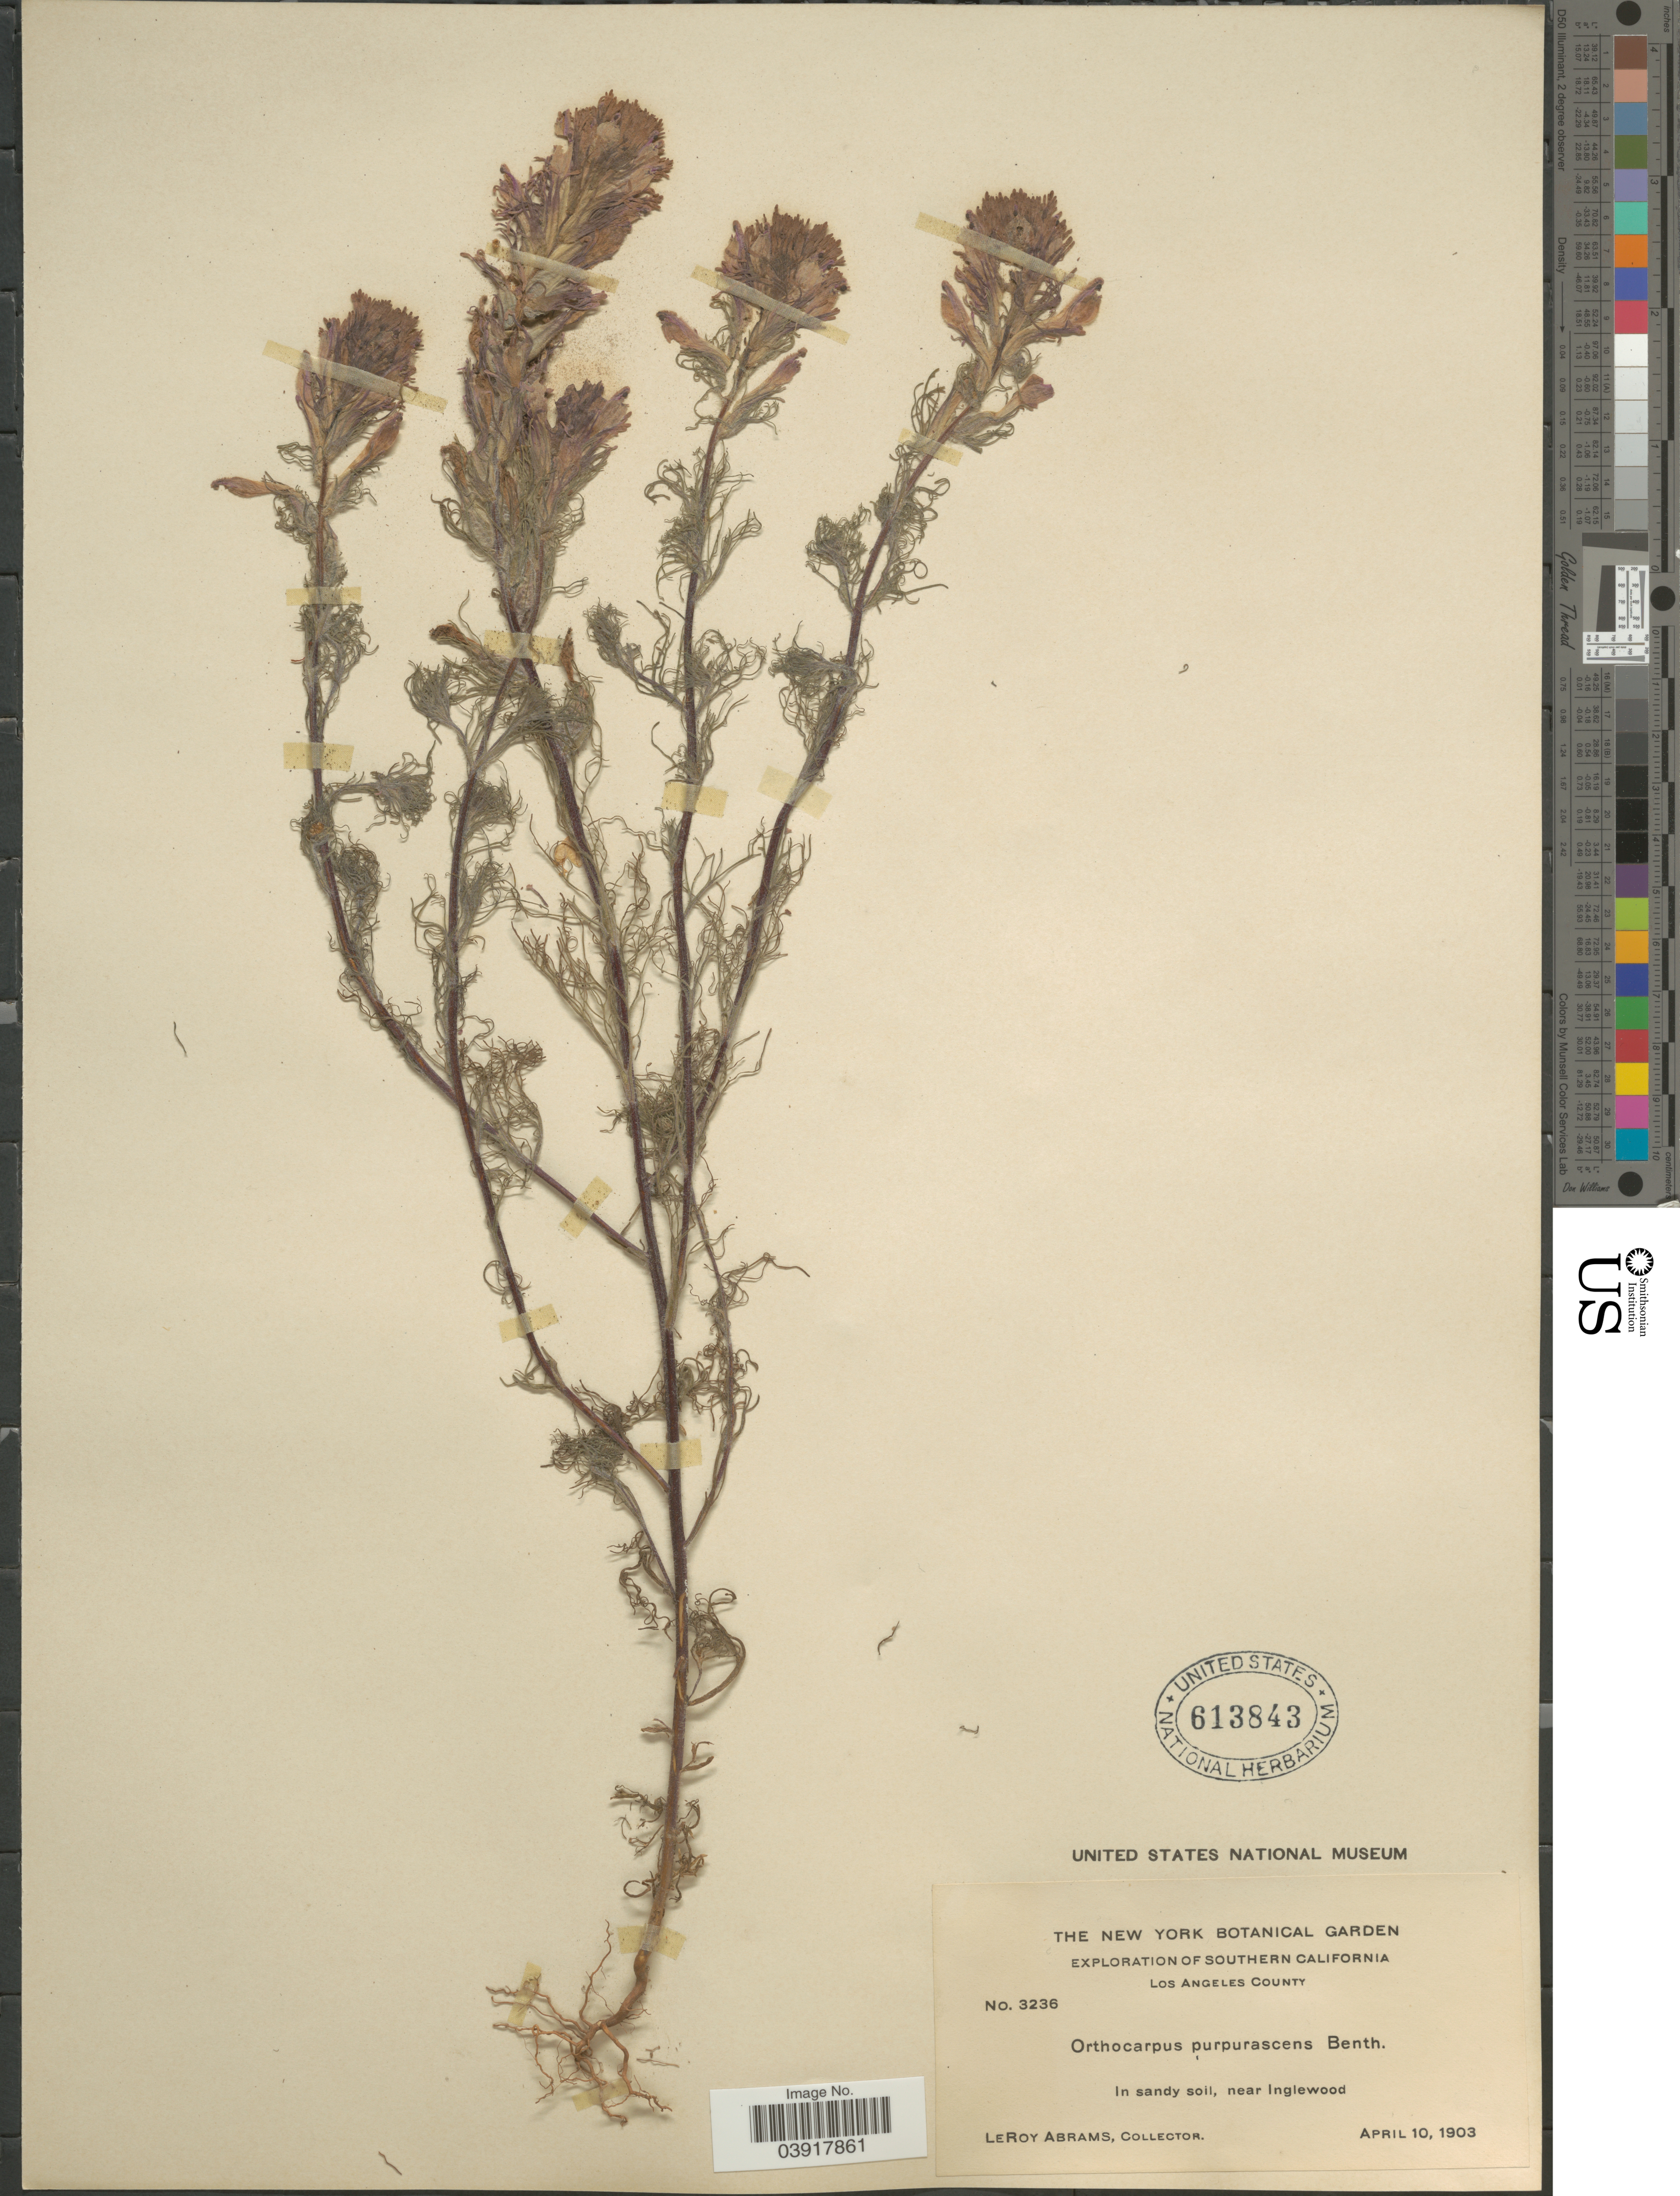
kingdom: Plantae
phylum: Tracheophyta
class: Magnoliopsida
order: Lamiales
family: Orobanchaceae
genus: Orthocarpus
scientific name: Orthocarpus purpurascens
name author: Benth.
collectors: L. Abrams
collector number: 3236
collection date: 1903-04-10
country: United States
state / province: California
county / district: Los Angeles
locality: Southern California. Los Angeles County. In sandy soil, near Inglewood.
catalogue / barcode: US 613843